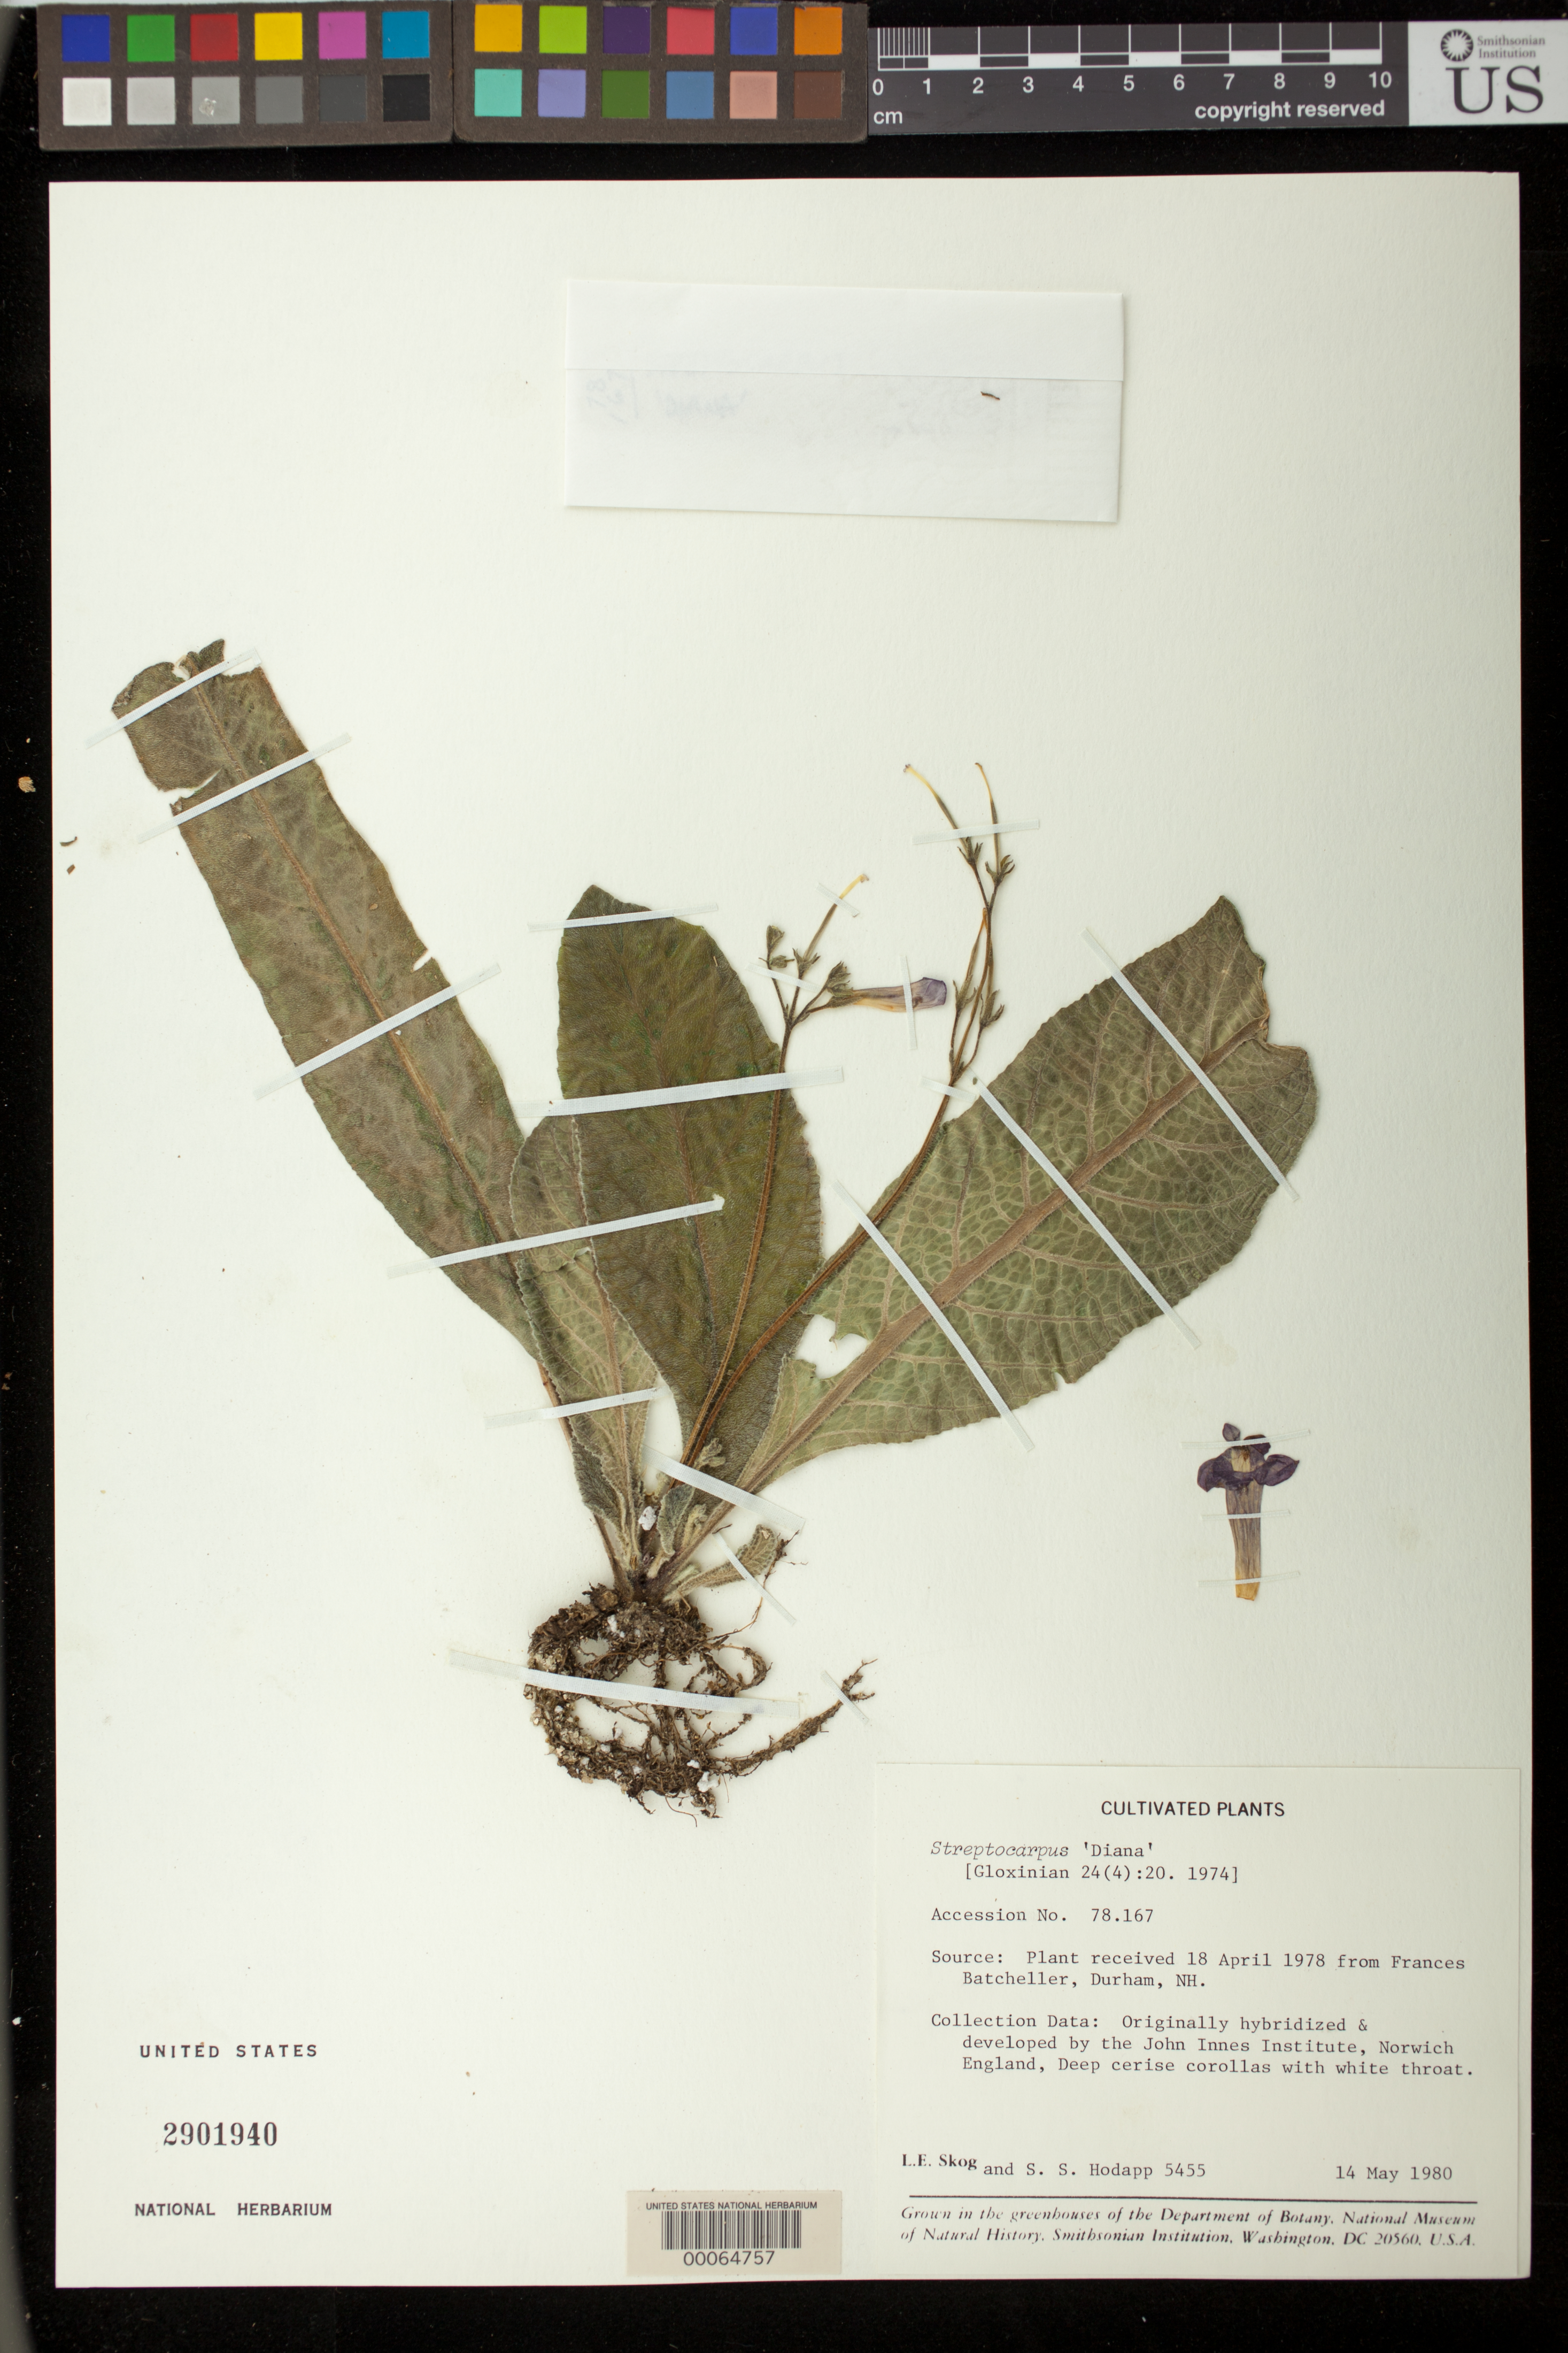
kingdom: Plantae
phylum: Tracheophyta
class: Magnoliopsida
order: Lamiales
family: Gesneriaceae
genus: Streptocarpus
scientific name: Streptocarpus 'Diana'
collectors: L. E. Skog & S. Hodapp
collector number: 5455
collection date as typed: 14 May 1980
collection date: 1980-05-14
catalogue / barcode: US 2901940